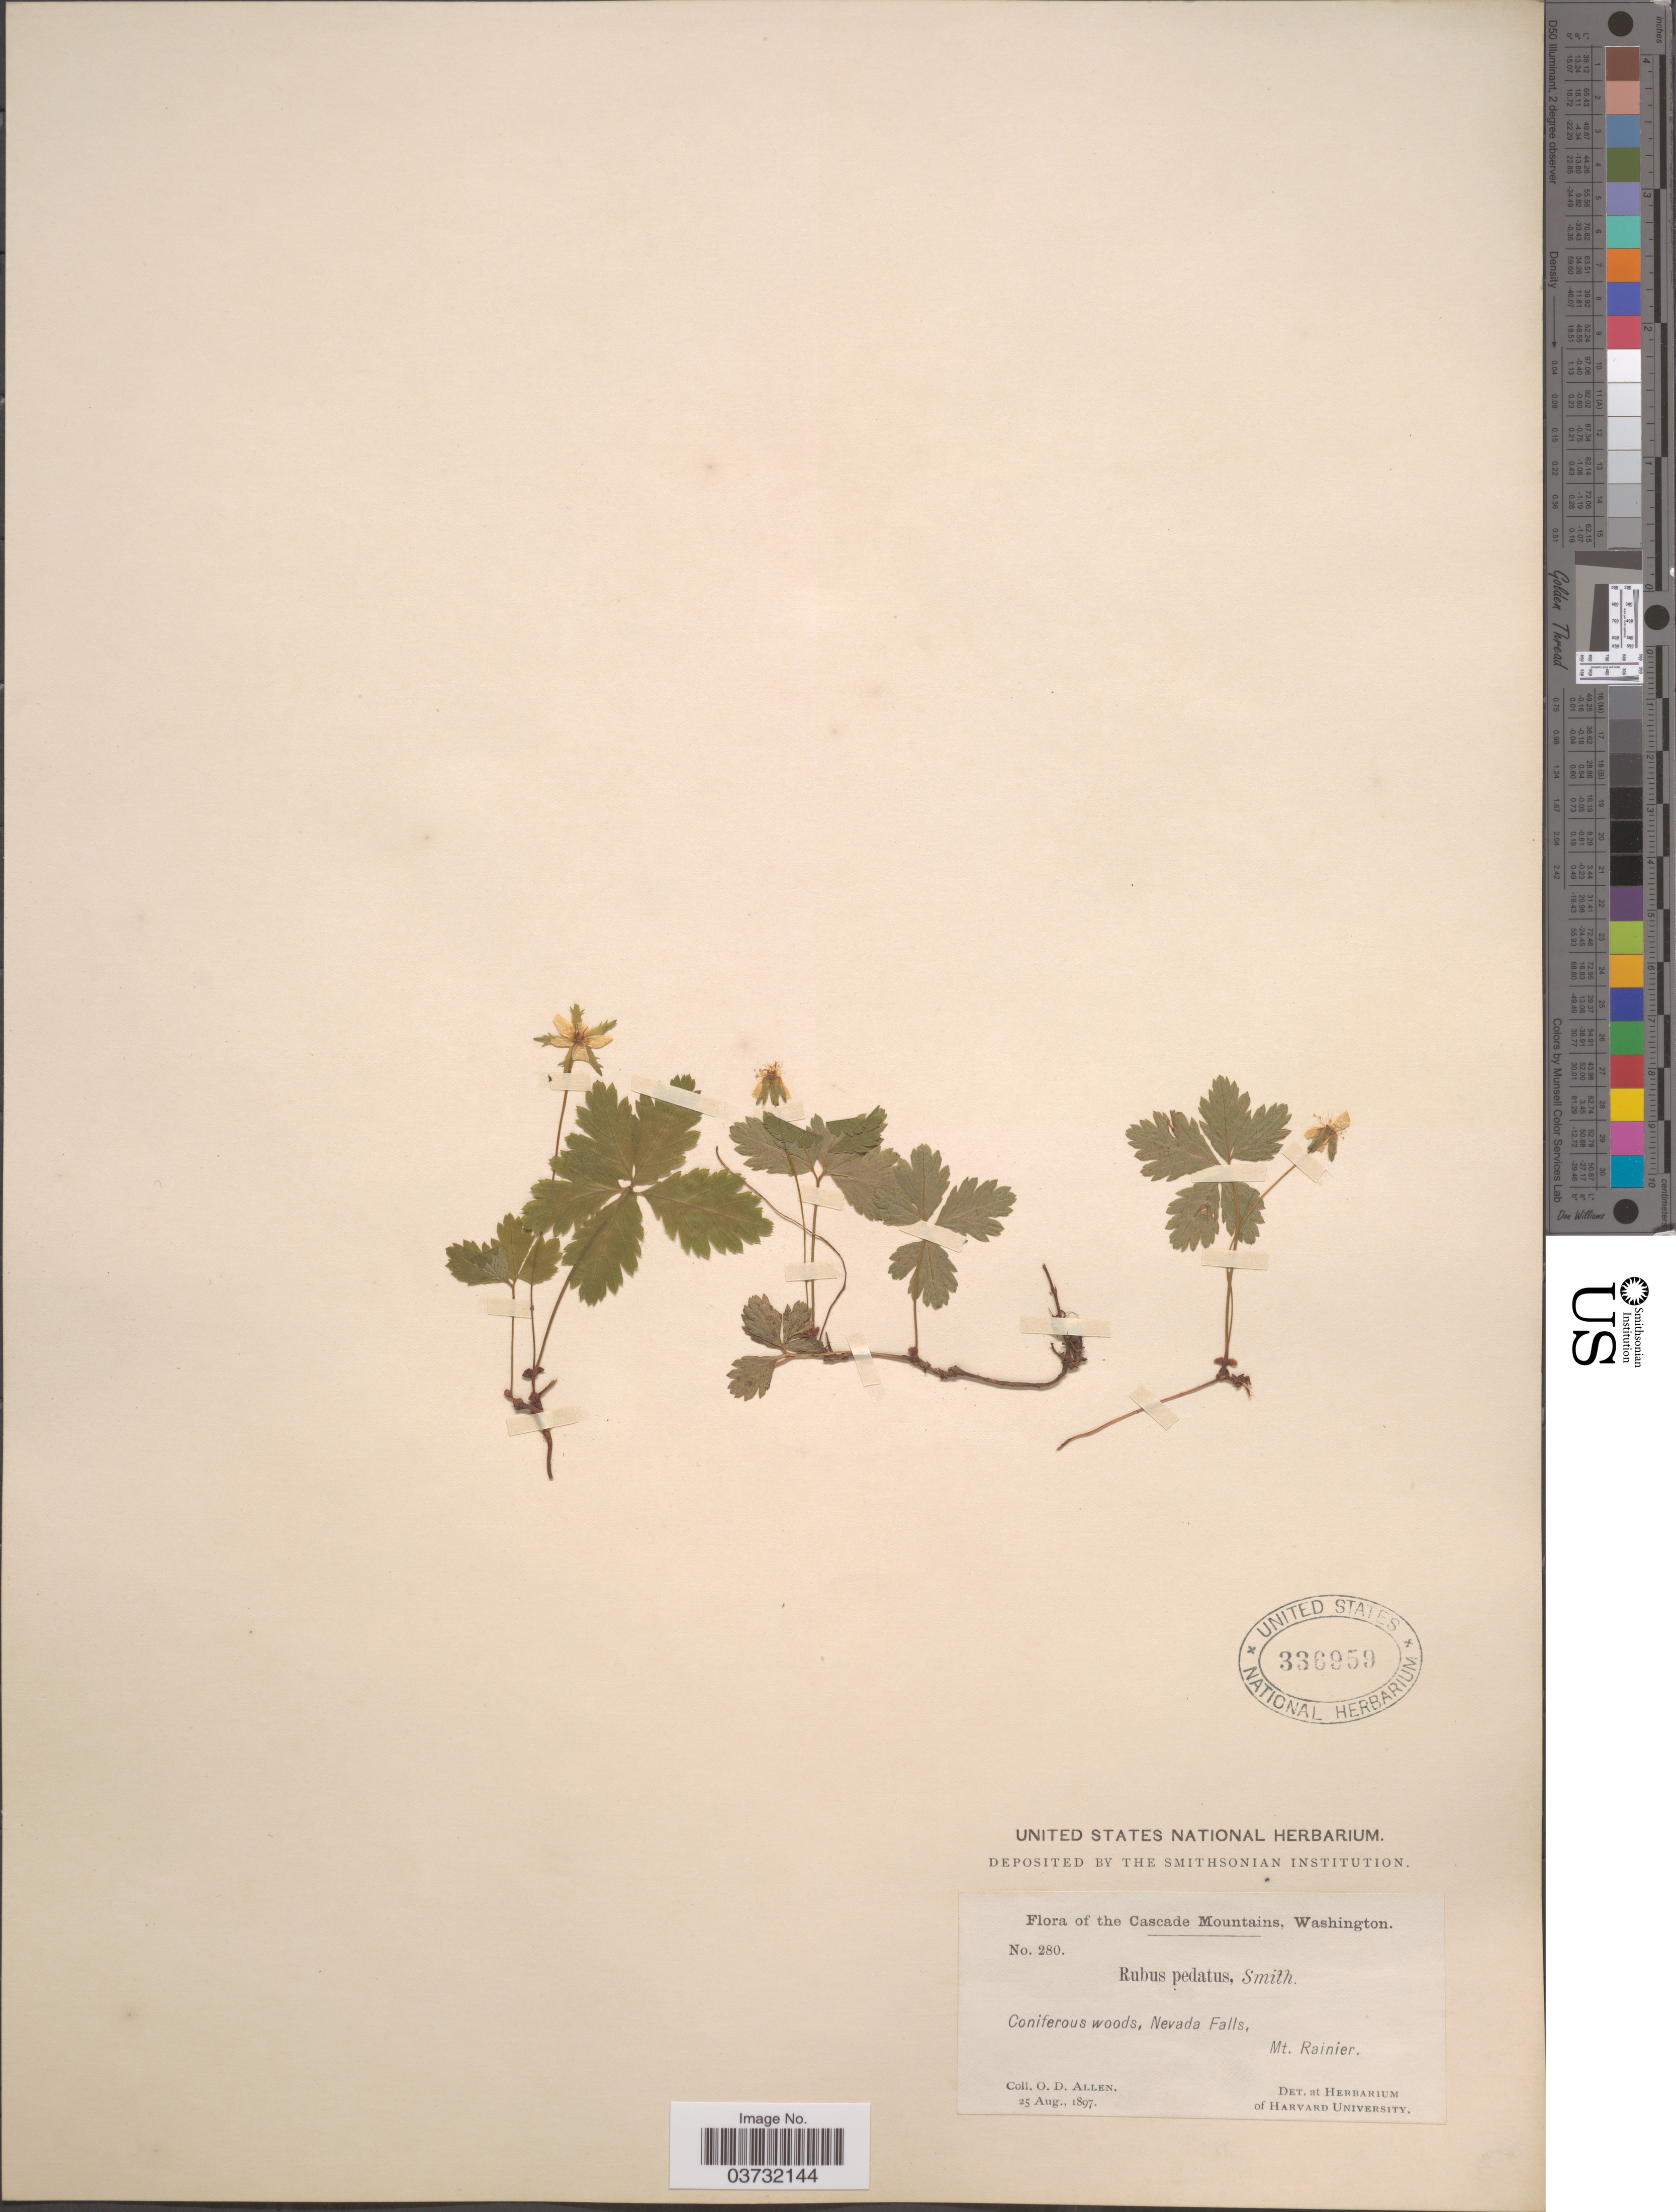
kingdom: Plantae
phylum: Tracheophyta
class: Magnoliopsida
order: Rosales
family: Rosaceae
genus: Rubus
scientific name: Rubus pedatus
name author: Sm.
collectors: O. D. Allen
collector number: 280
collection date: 1897-08-25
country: United States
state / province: Washington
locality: The Cascade Mountains. Nevada Falls, Mt. Rainier.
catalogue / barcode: US 336959